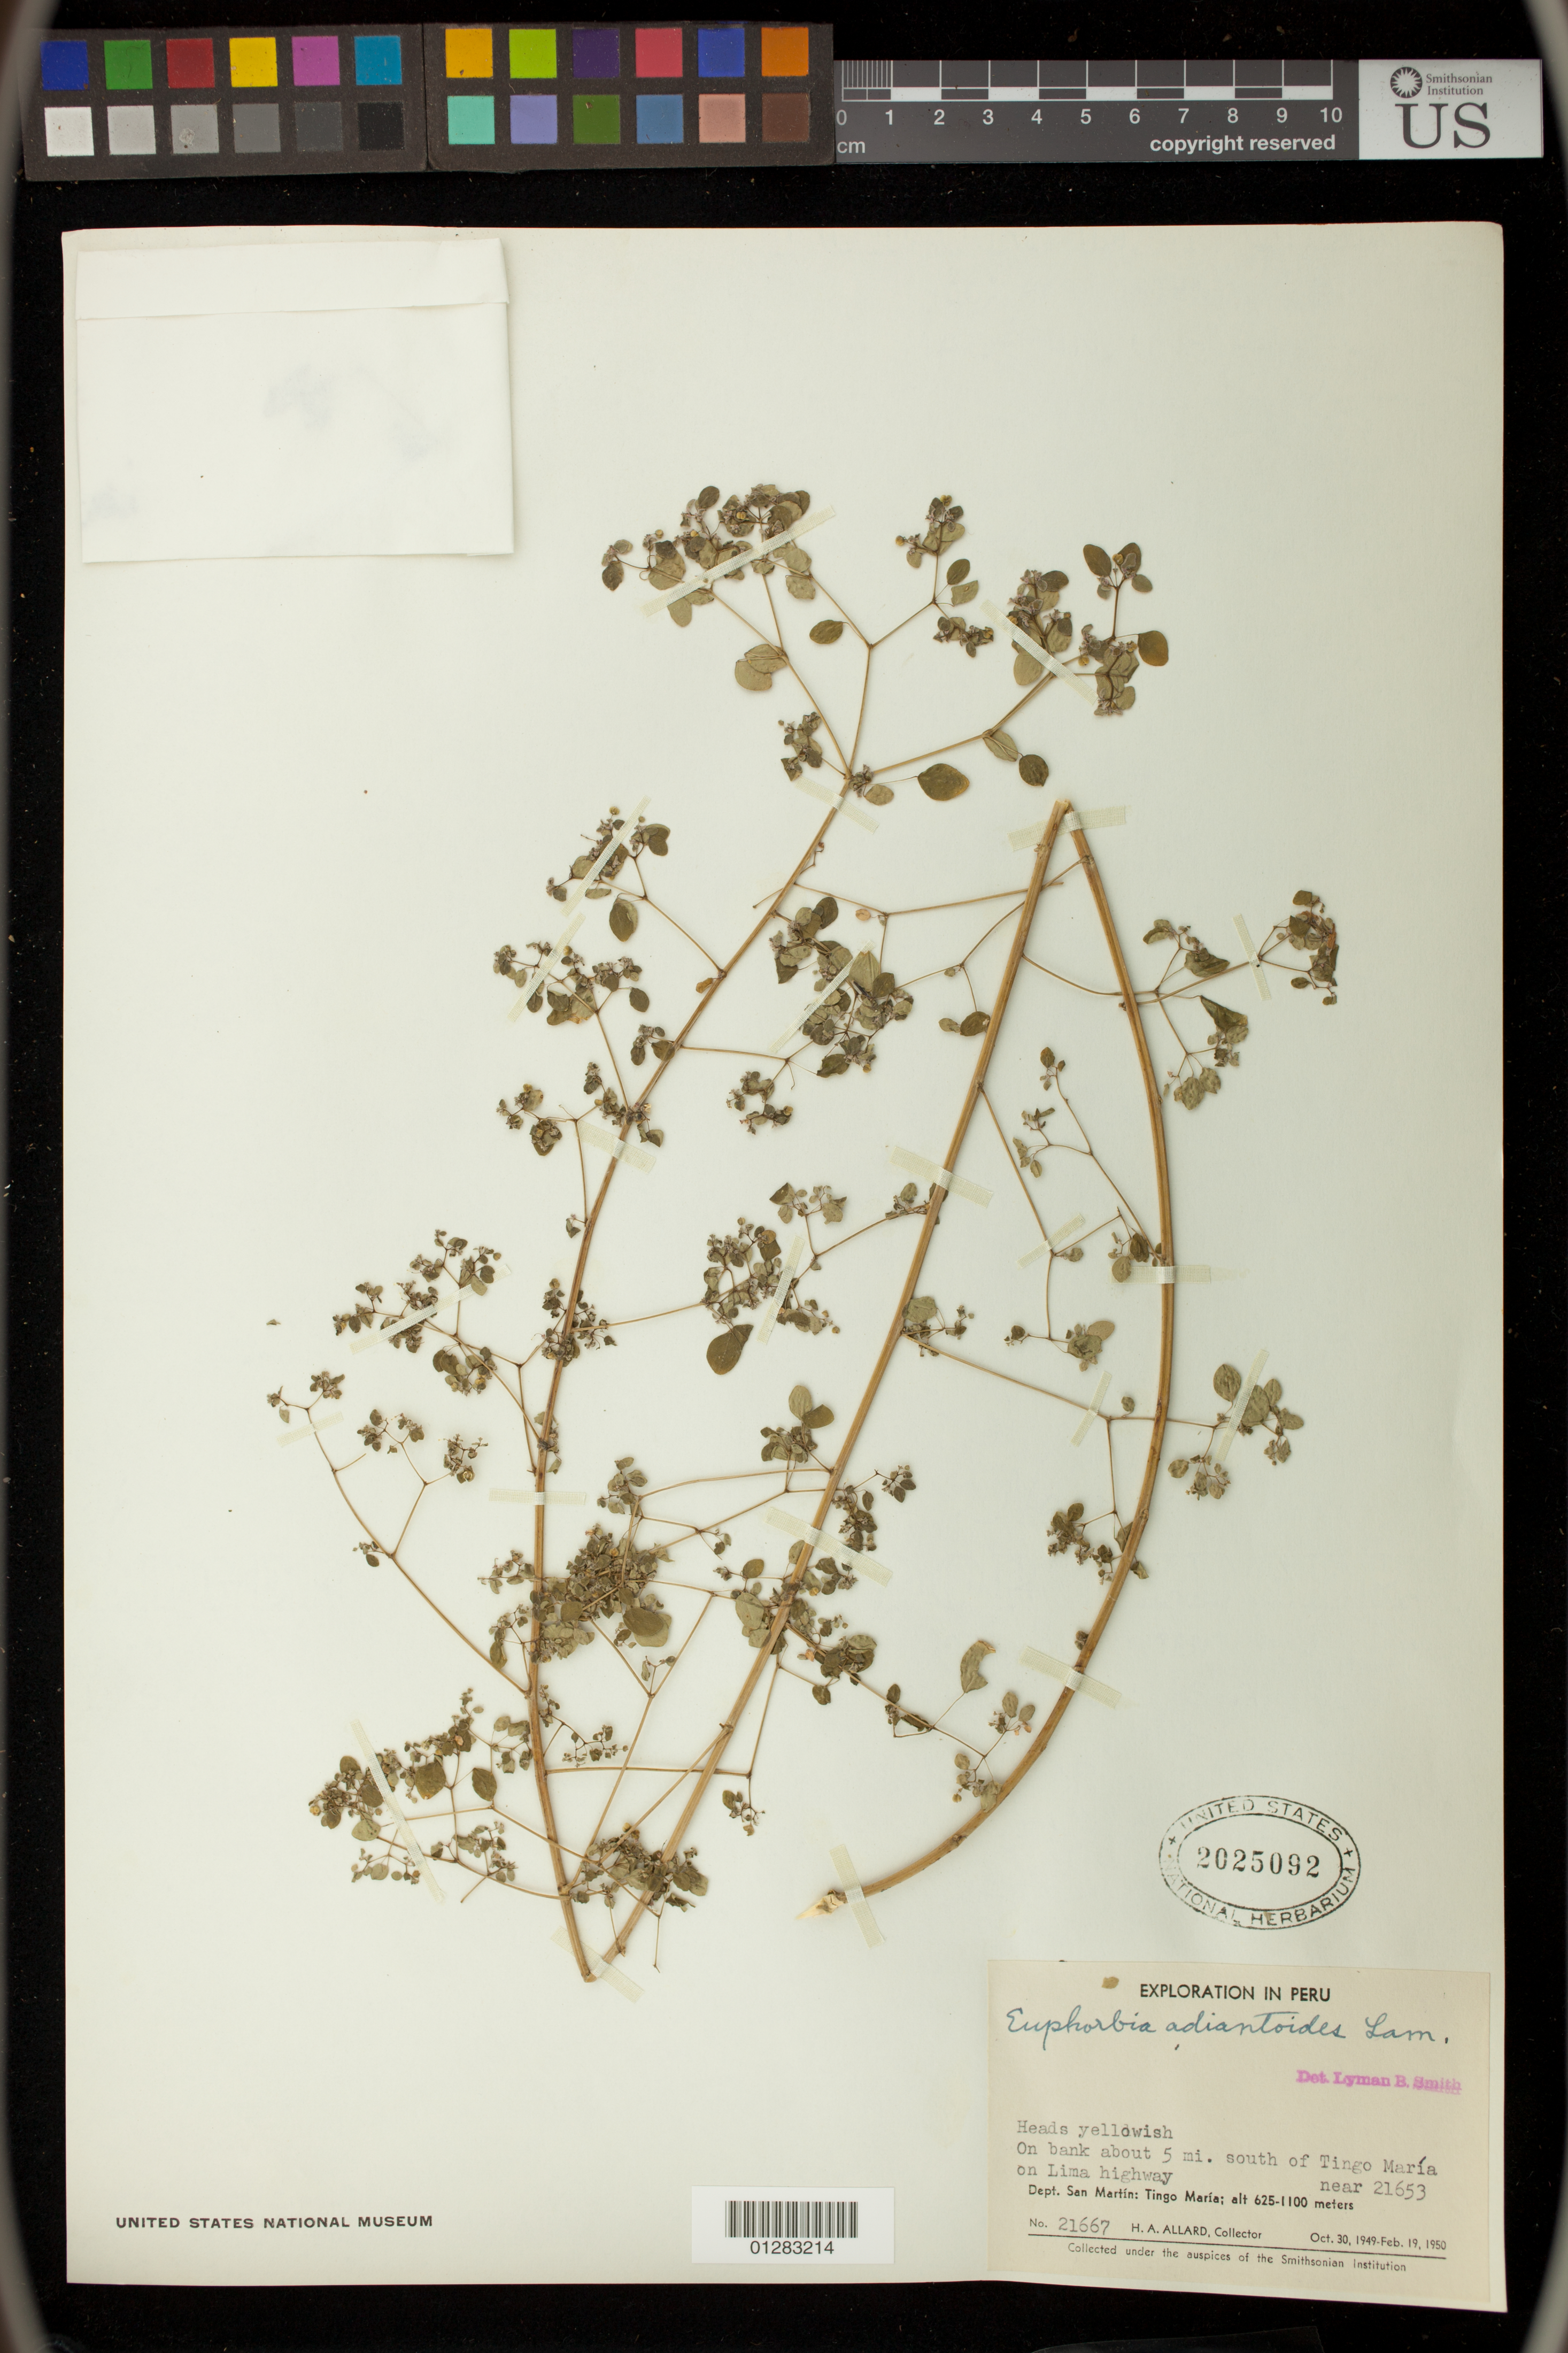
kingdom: Plantae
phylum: Tracheophyta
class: Magnoliopsida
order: Malpighiales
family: Euphorbiaceae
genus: Euphorbia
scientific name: Euphorbia adiantoides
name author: Lam.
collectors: H. A. Allard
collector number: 21667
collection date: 1949-10-30/1950-02-19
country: Peru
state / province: San Martín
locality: On bank about 5 mi. south of Tingo Maria on Lima Highway,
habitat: on bank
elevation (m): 190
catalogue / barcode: US 2025092